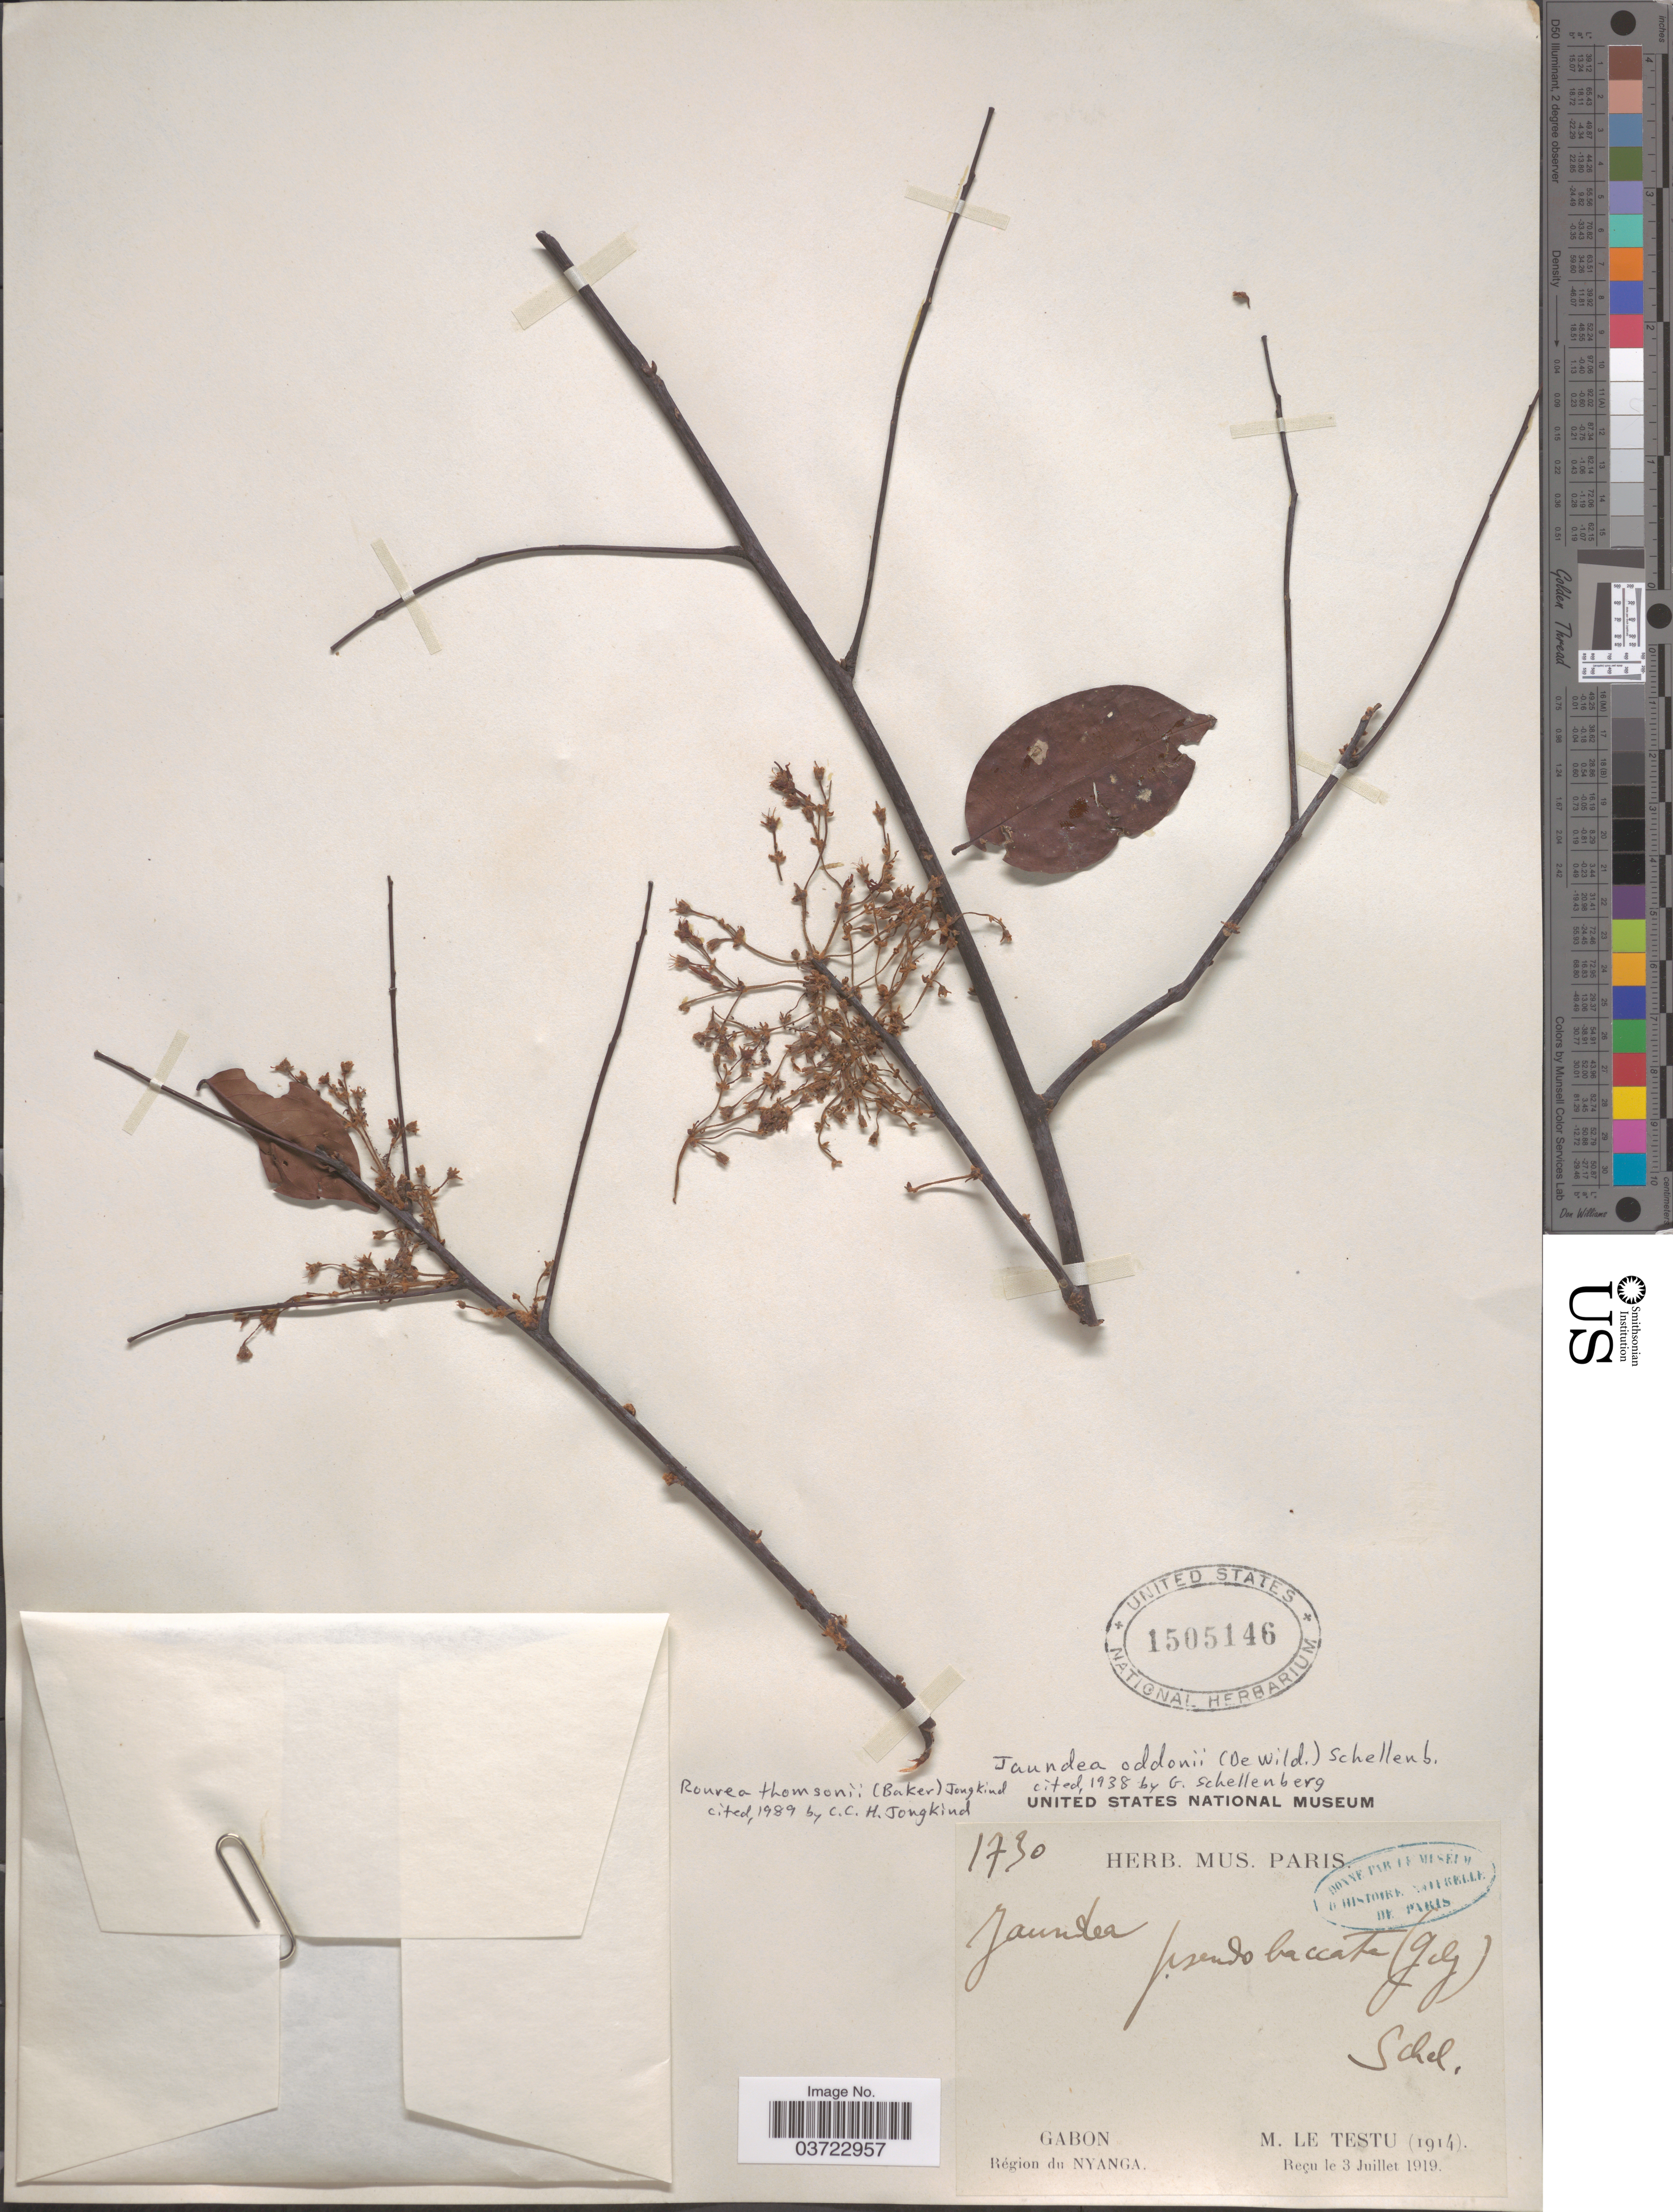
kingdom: Plantae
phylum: Tracheophyta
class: Magnoliopsida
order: Oxalidales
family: Connaraceae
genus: Rourea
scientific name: Rourea thomsonii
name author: (Baker) Jongkind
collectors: M. Le Testu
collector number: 1730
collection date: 1914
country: Gabon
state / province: Nyanga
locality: Région du Nyanga.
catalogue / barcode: US 1505146